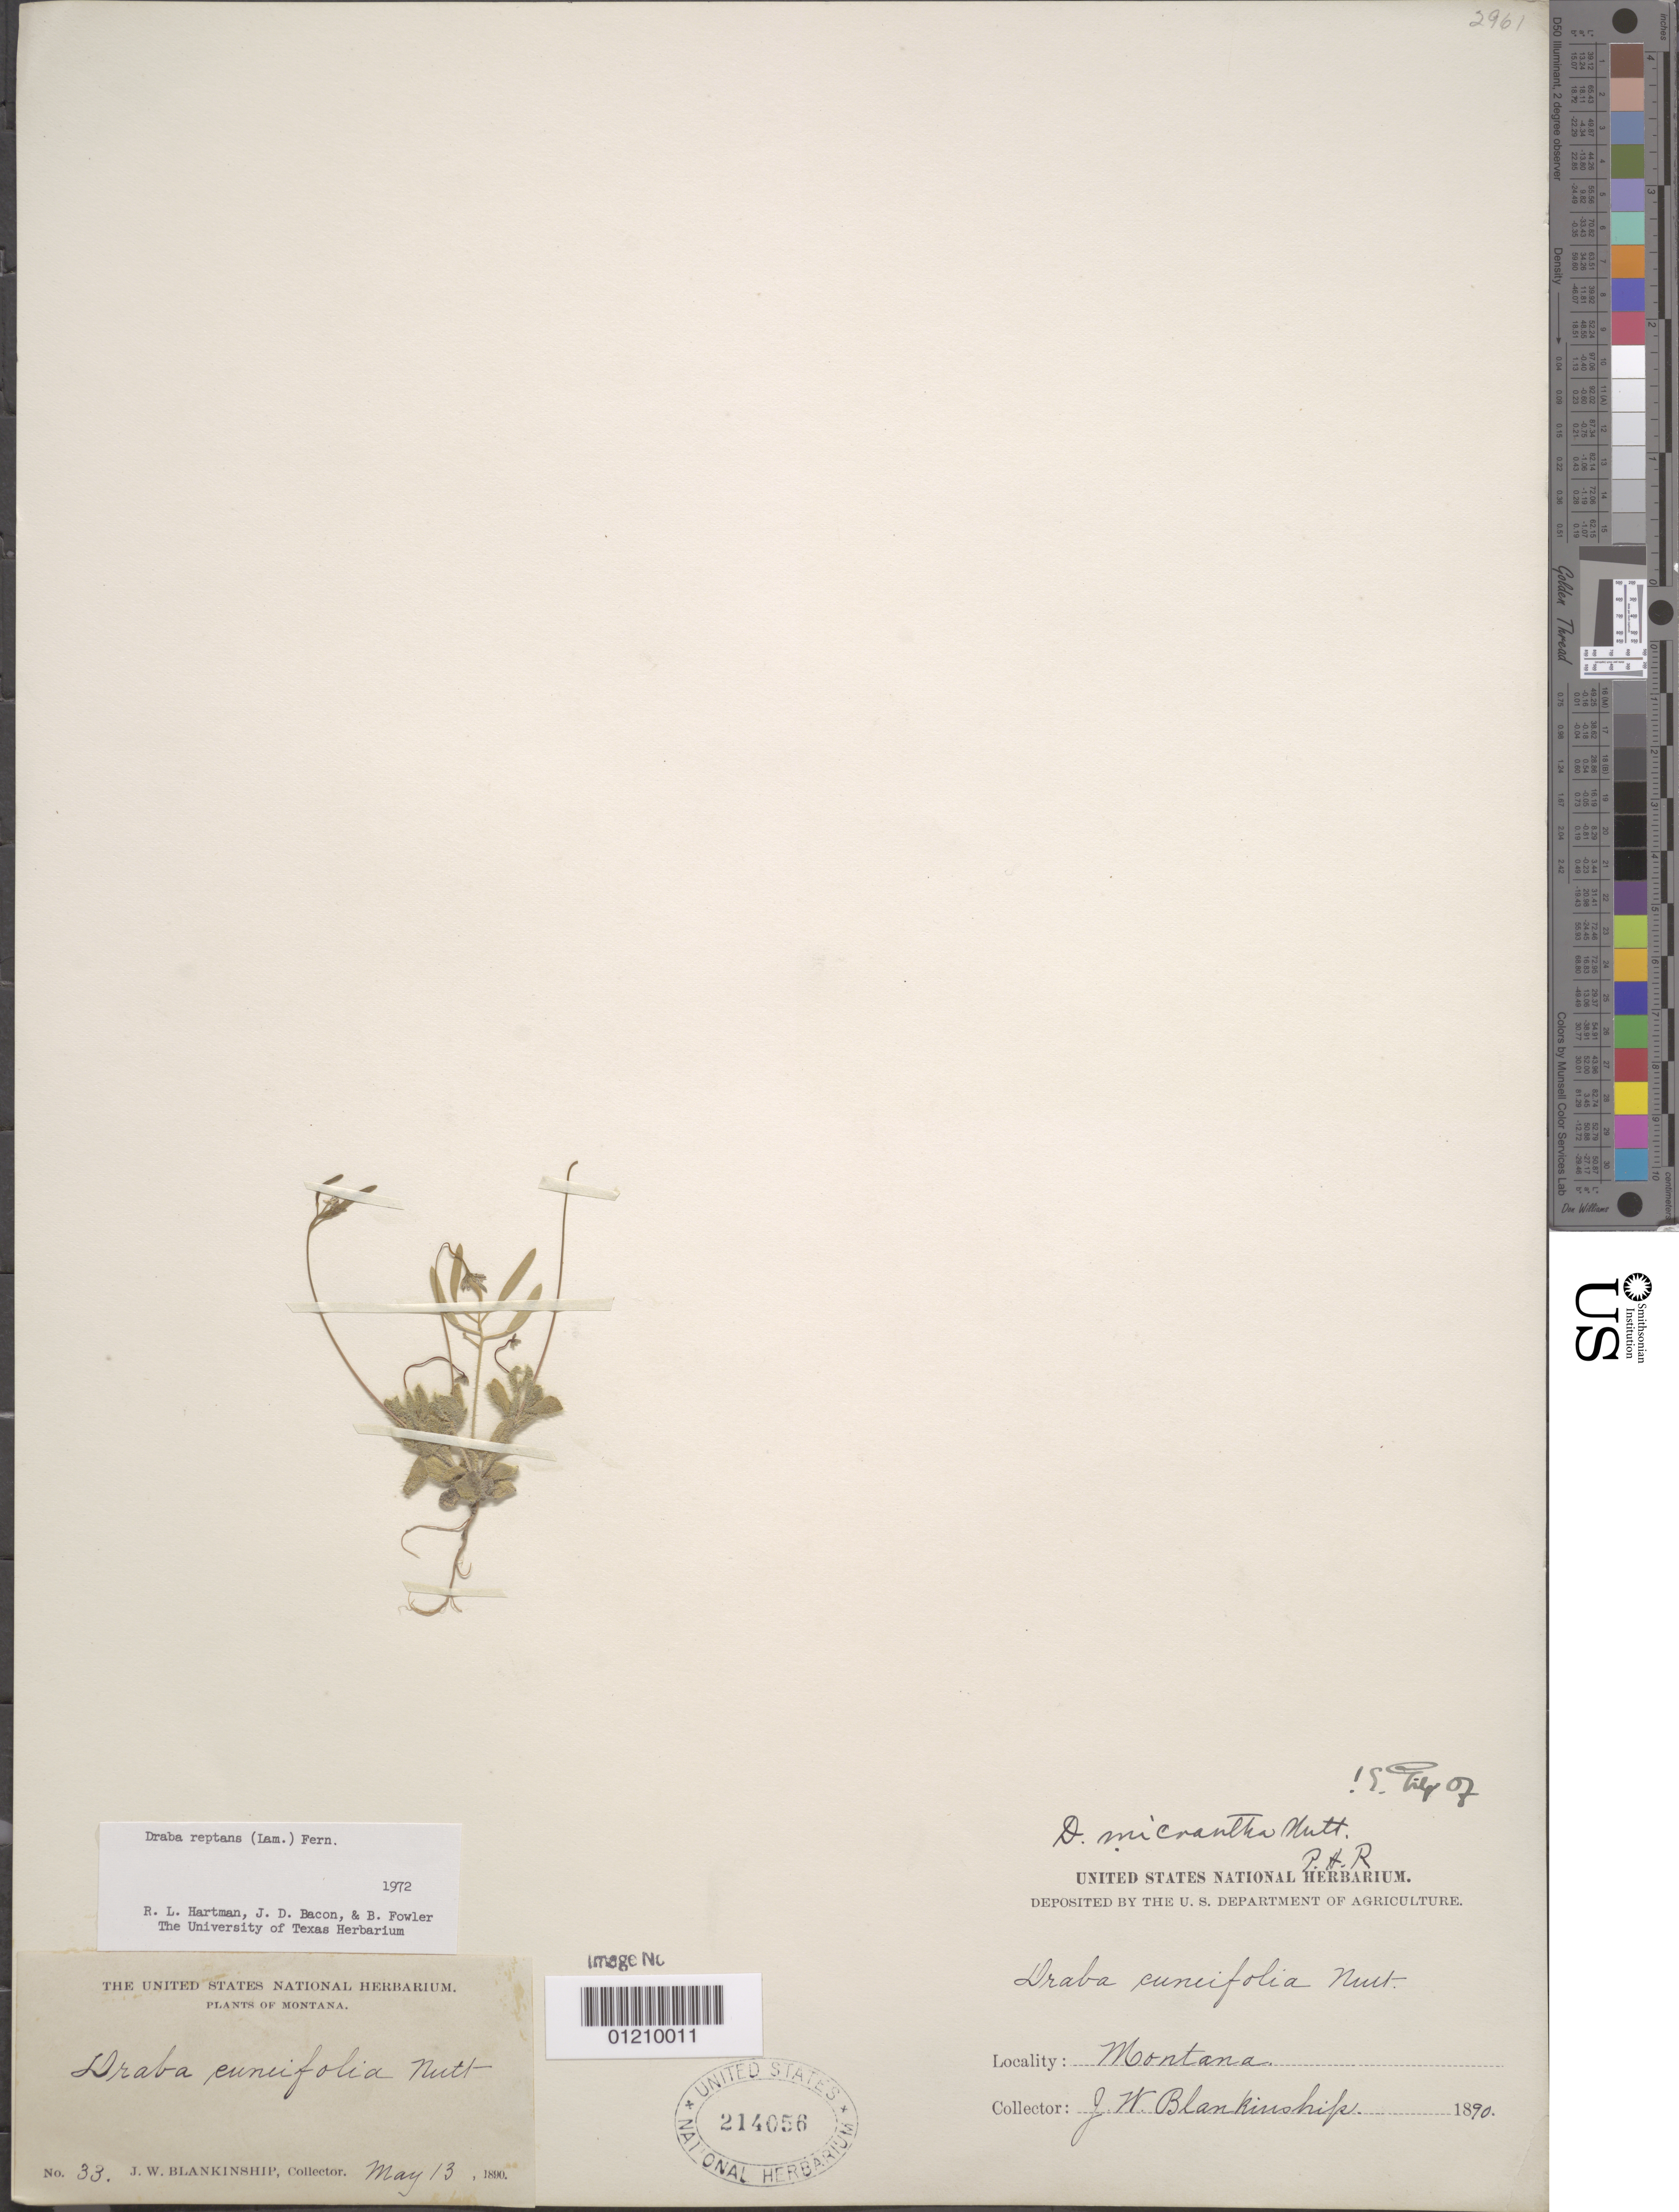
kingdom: Plantae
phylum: Tracheophyta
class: Magnoliopsida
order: Brassicales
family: Brassicaceae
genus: Draba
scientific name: Draba reptans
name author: (Lam.) Fernald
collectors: J. W. Blankinship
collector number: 33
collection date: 1890-05-13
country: United States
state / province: Montana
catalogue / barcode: US 214056